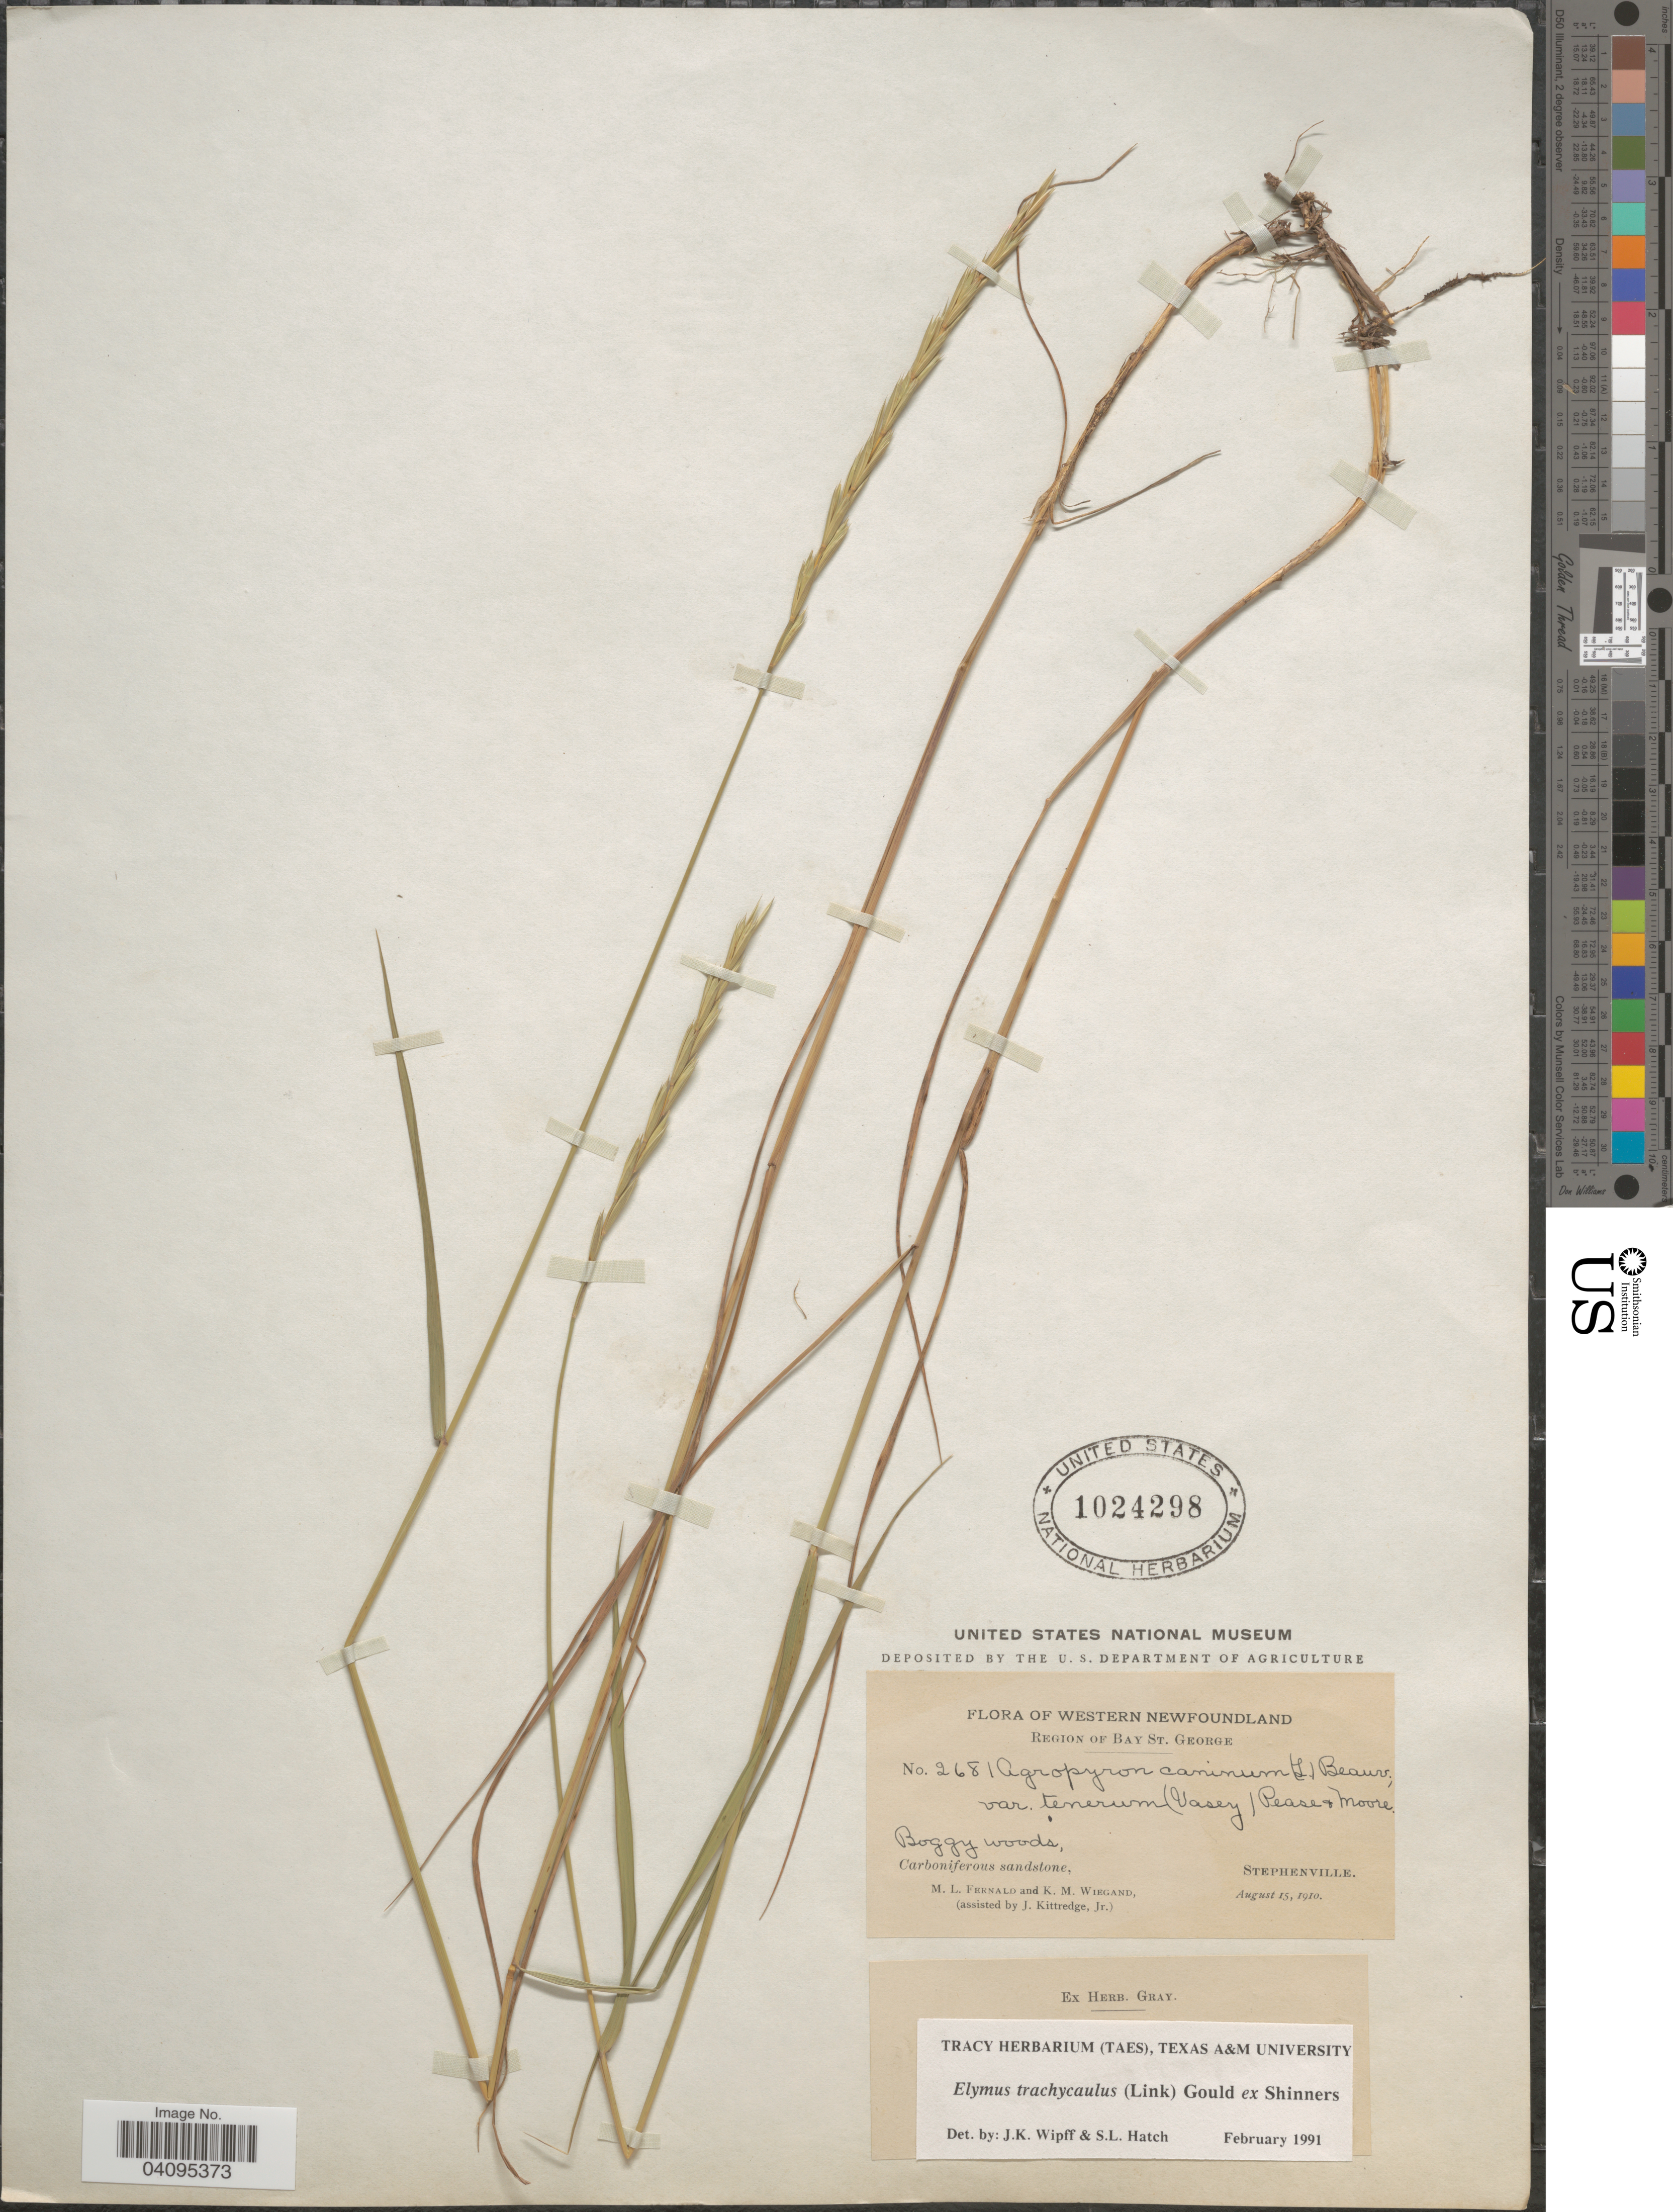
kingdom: Plantae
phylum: Tracheophyta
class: Liliopsida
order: Poales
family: Poaceae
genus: Elymus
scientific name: Elymus trachycaulus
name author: (Link) Gould ex Shinners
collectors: M. L. Fernald, K. M. Wiegand & J. Kittredge Jr.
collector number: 268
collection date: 1910-08-15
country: Canada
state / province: Newfoundland and Labrador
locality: Western Newfoundland. Region of Bay St. George. Boggy woods, Carboniferous sandstone, Stephenville.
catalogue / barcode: US 1024298